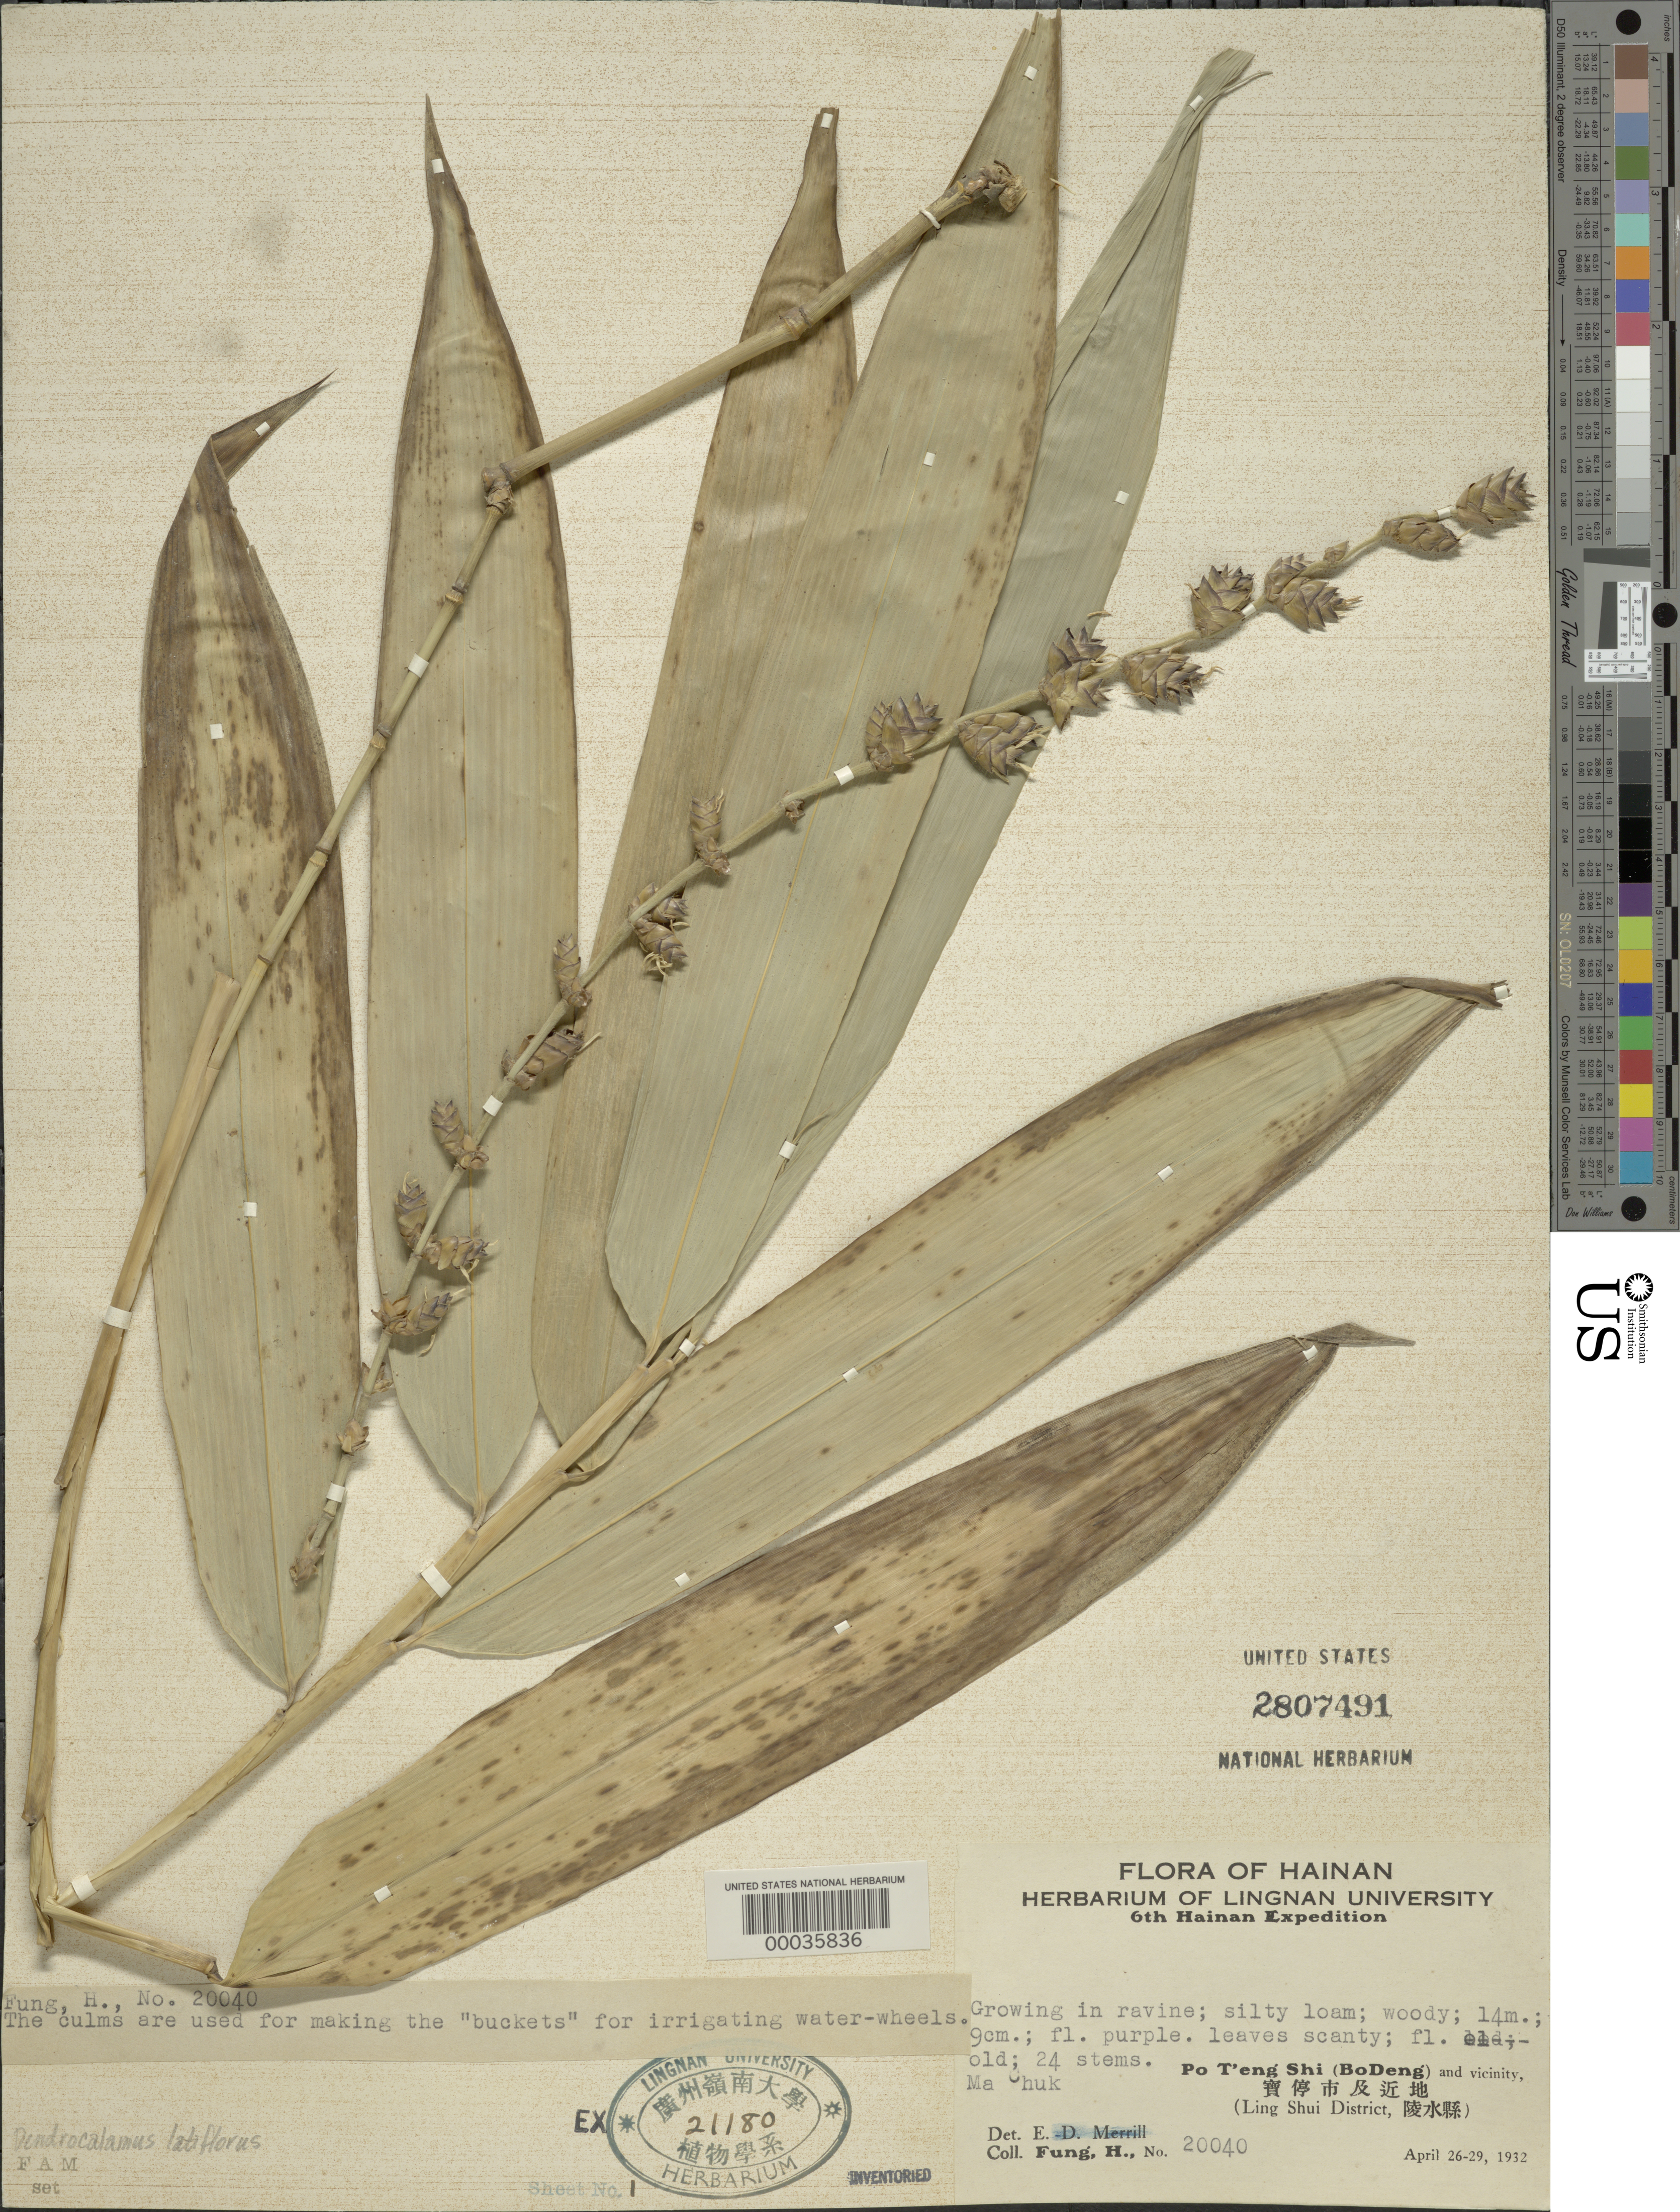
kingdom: Plantae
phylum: Tracheophyta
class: Liliopsida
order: Poales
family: Poaceae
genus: Dendrocalamus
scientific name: Dendrocalamus latiflorus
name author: Munro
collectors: H. L. Fung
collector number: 20040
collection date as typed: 26 Apr 1932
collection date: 1932-04-26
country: China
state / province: Hainan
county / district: Ling Shui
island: Hainan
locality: Po T'eng Shi, Bo Deng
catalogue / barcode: US 2807491